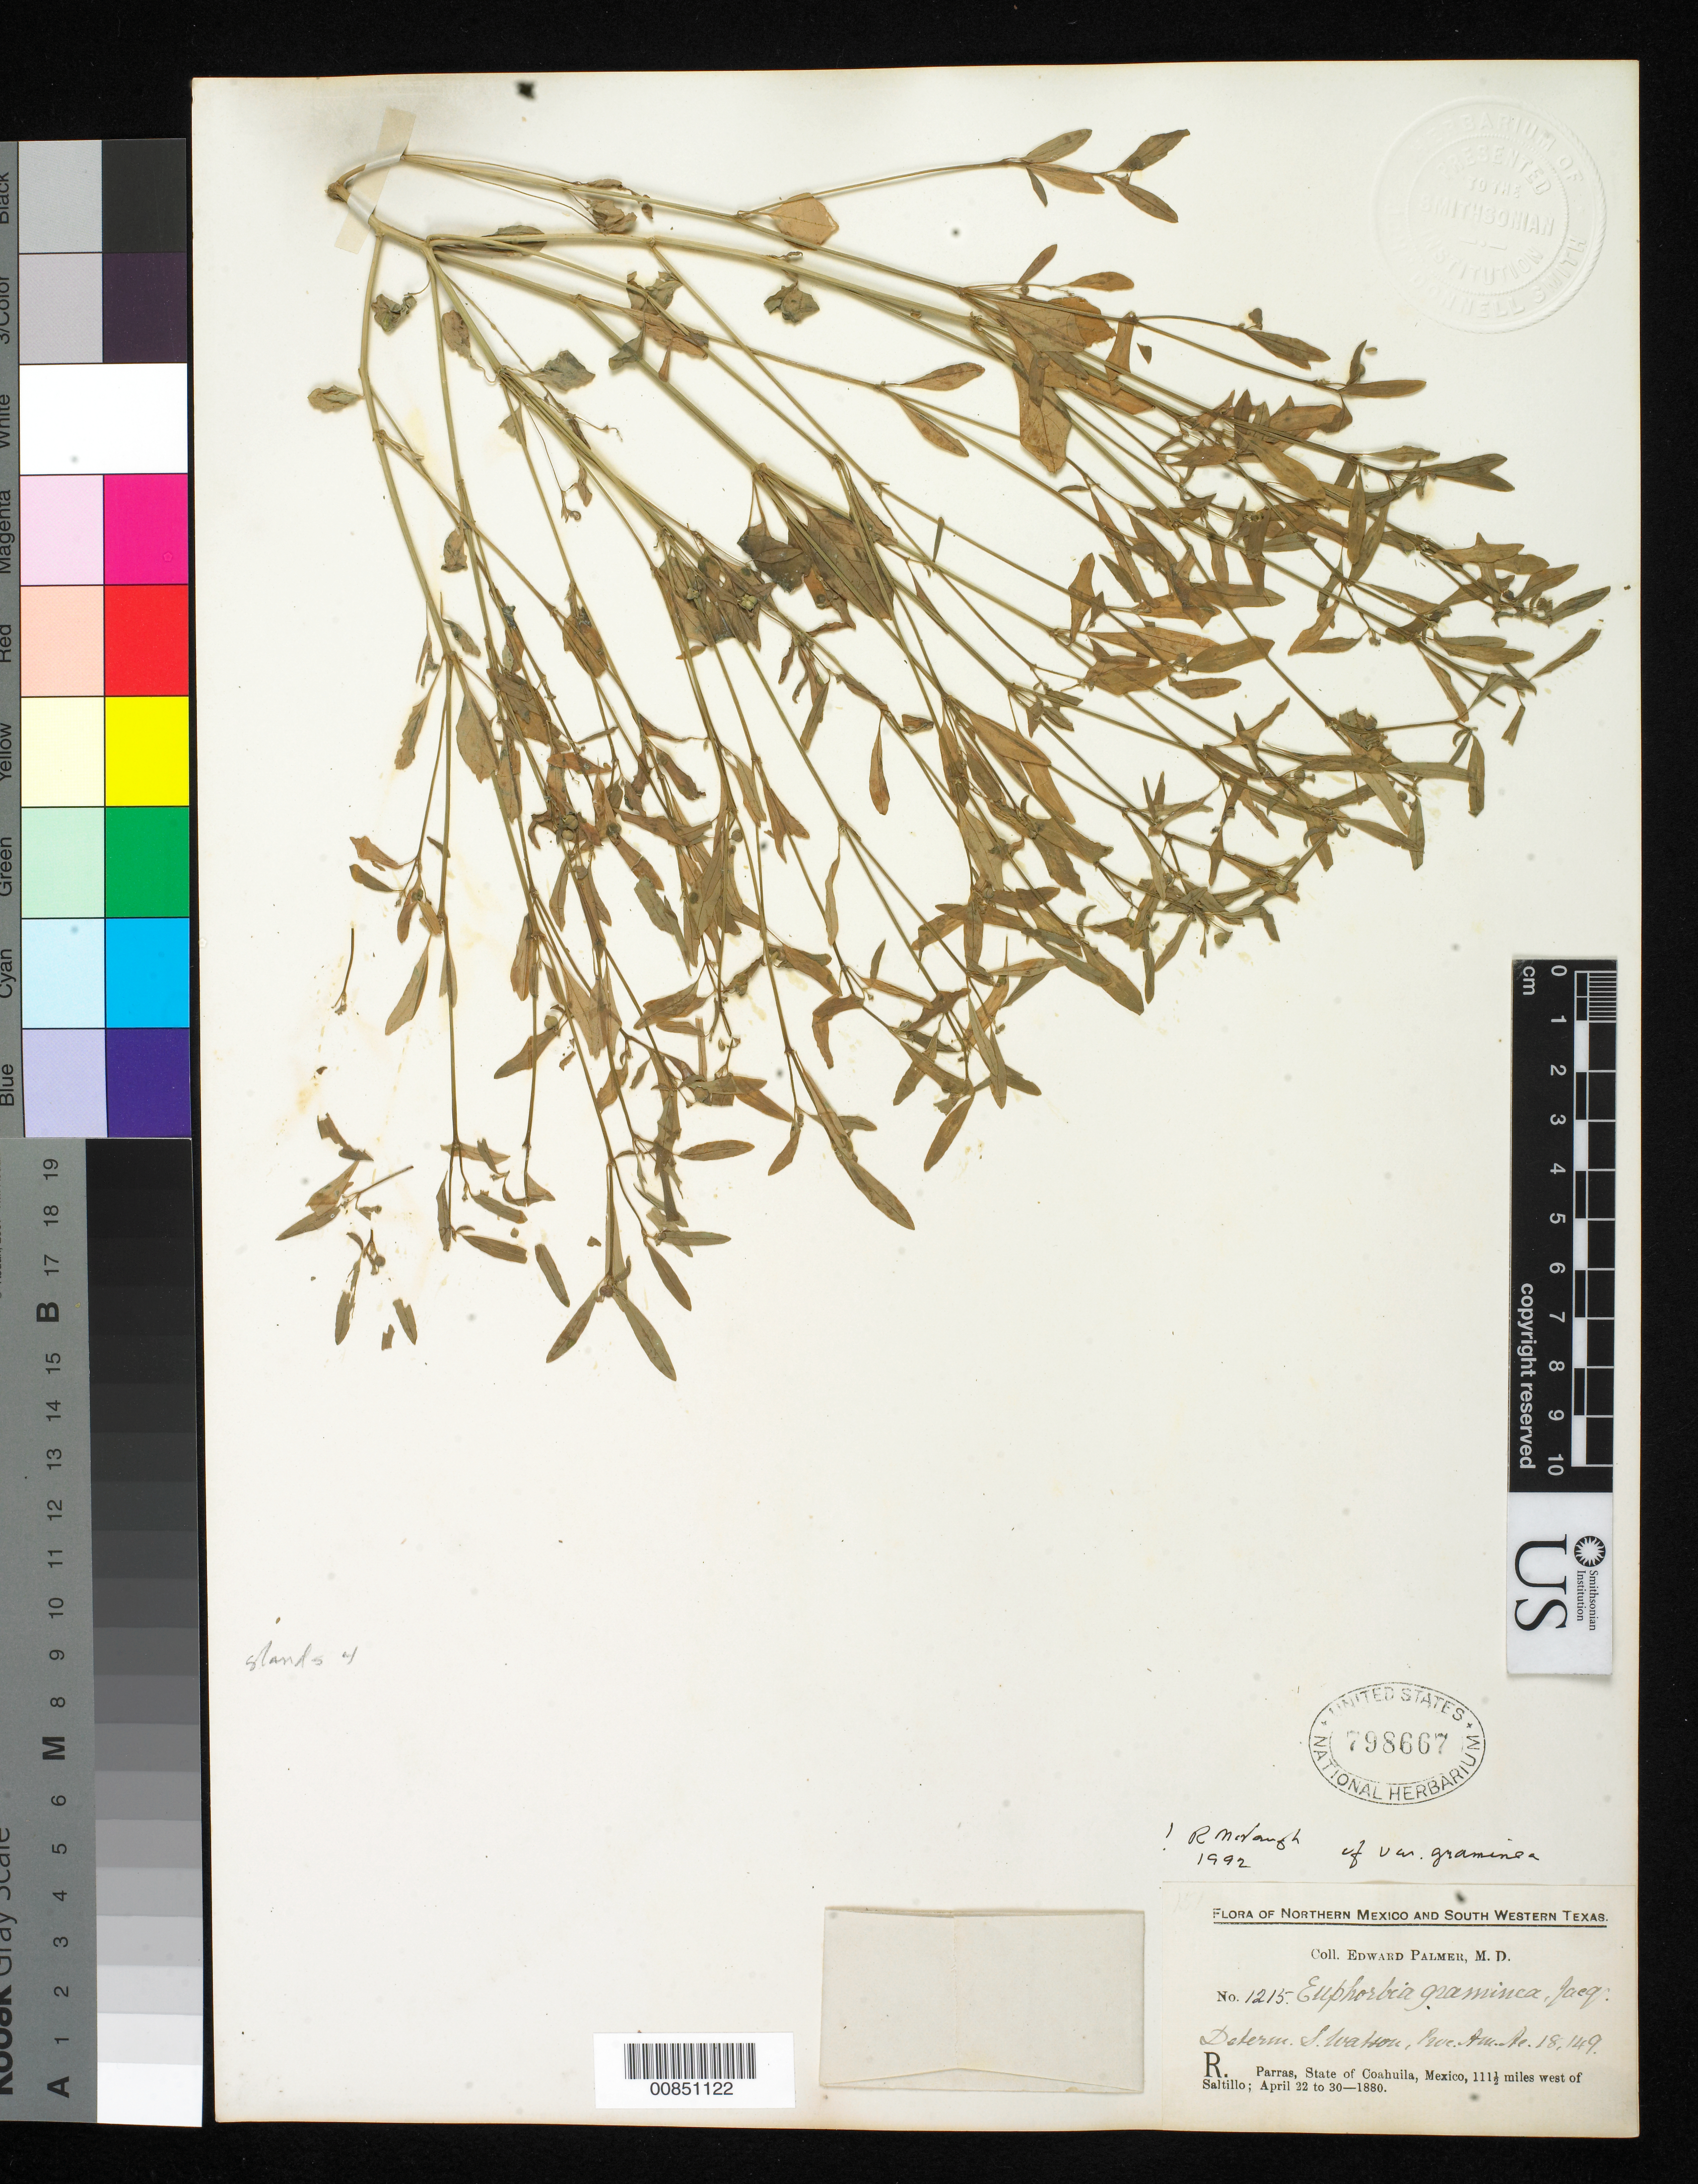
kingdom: Plantae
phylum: Tracheophyta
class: Magnoliopsida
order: Malpighiales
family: Euphorbiaceae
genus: Euphorbia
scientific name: Euphorbia graminea var. graminea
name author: Jacq.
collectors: E. Palmer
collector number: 1215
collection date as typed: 22 Apr 1880 to 30 Apr 1880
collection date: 1880-04-22/1880-04-30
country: Mexico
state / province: Coahuila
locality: R. Parras, Coahuila 111½ miles west of Saltillo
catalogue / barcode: US 798667